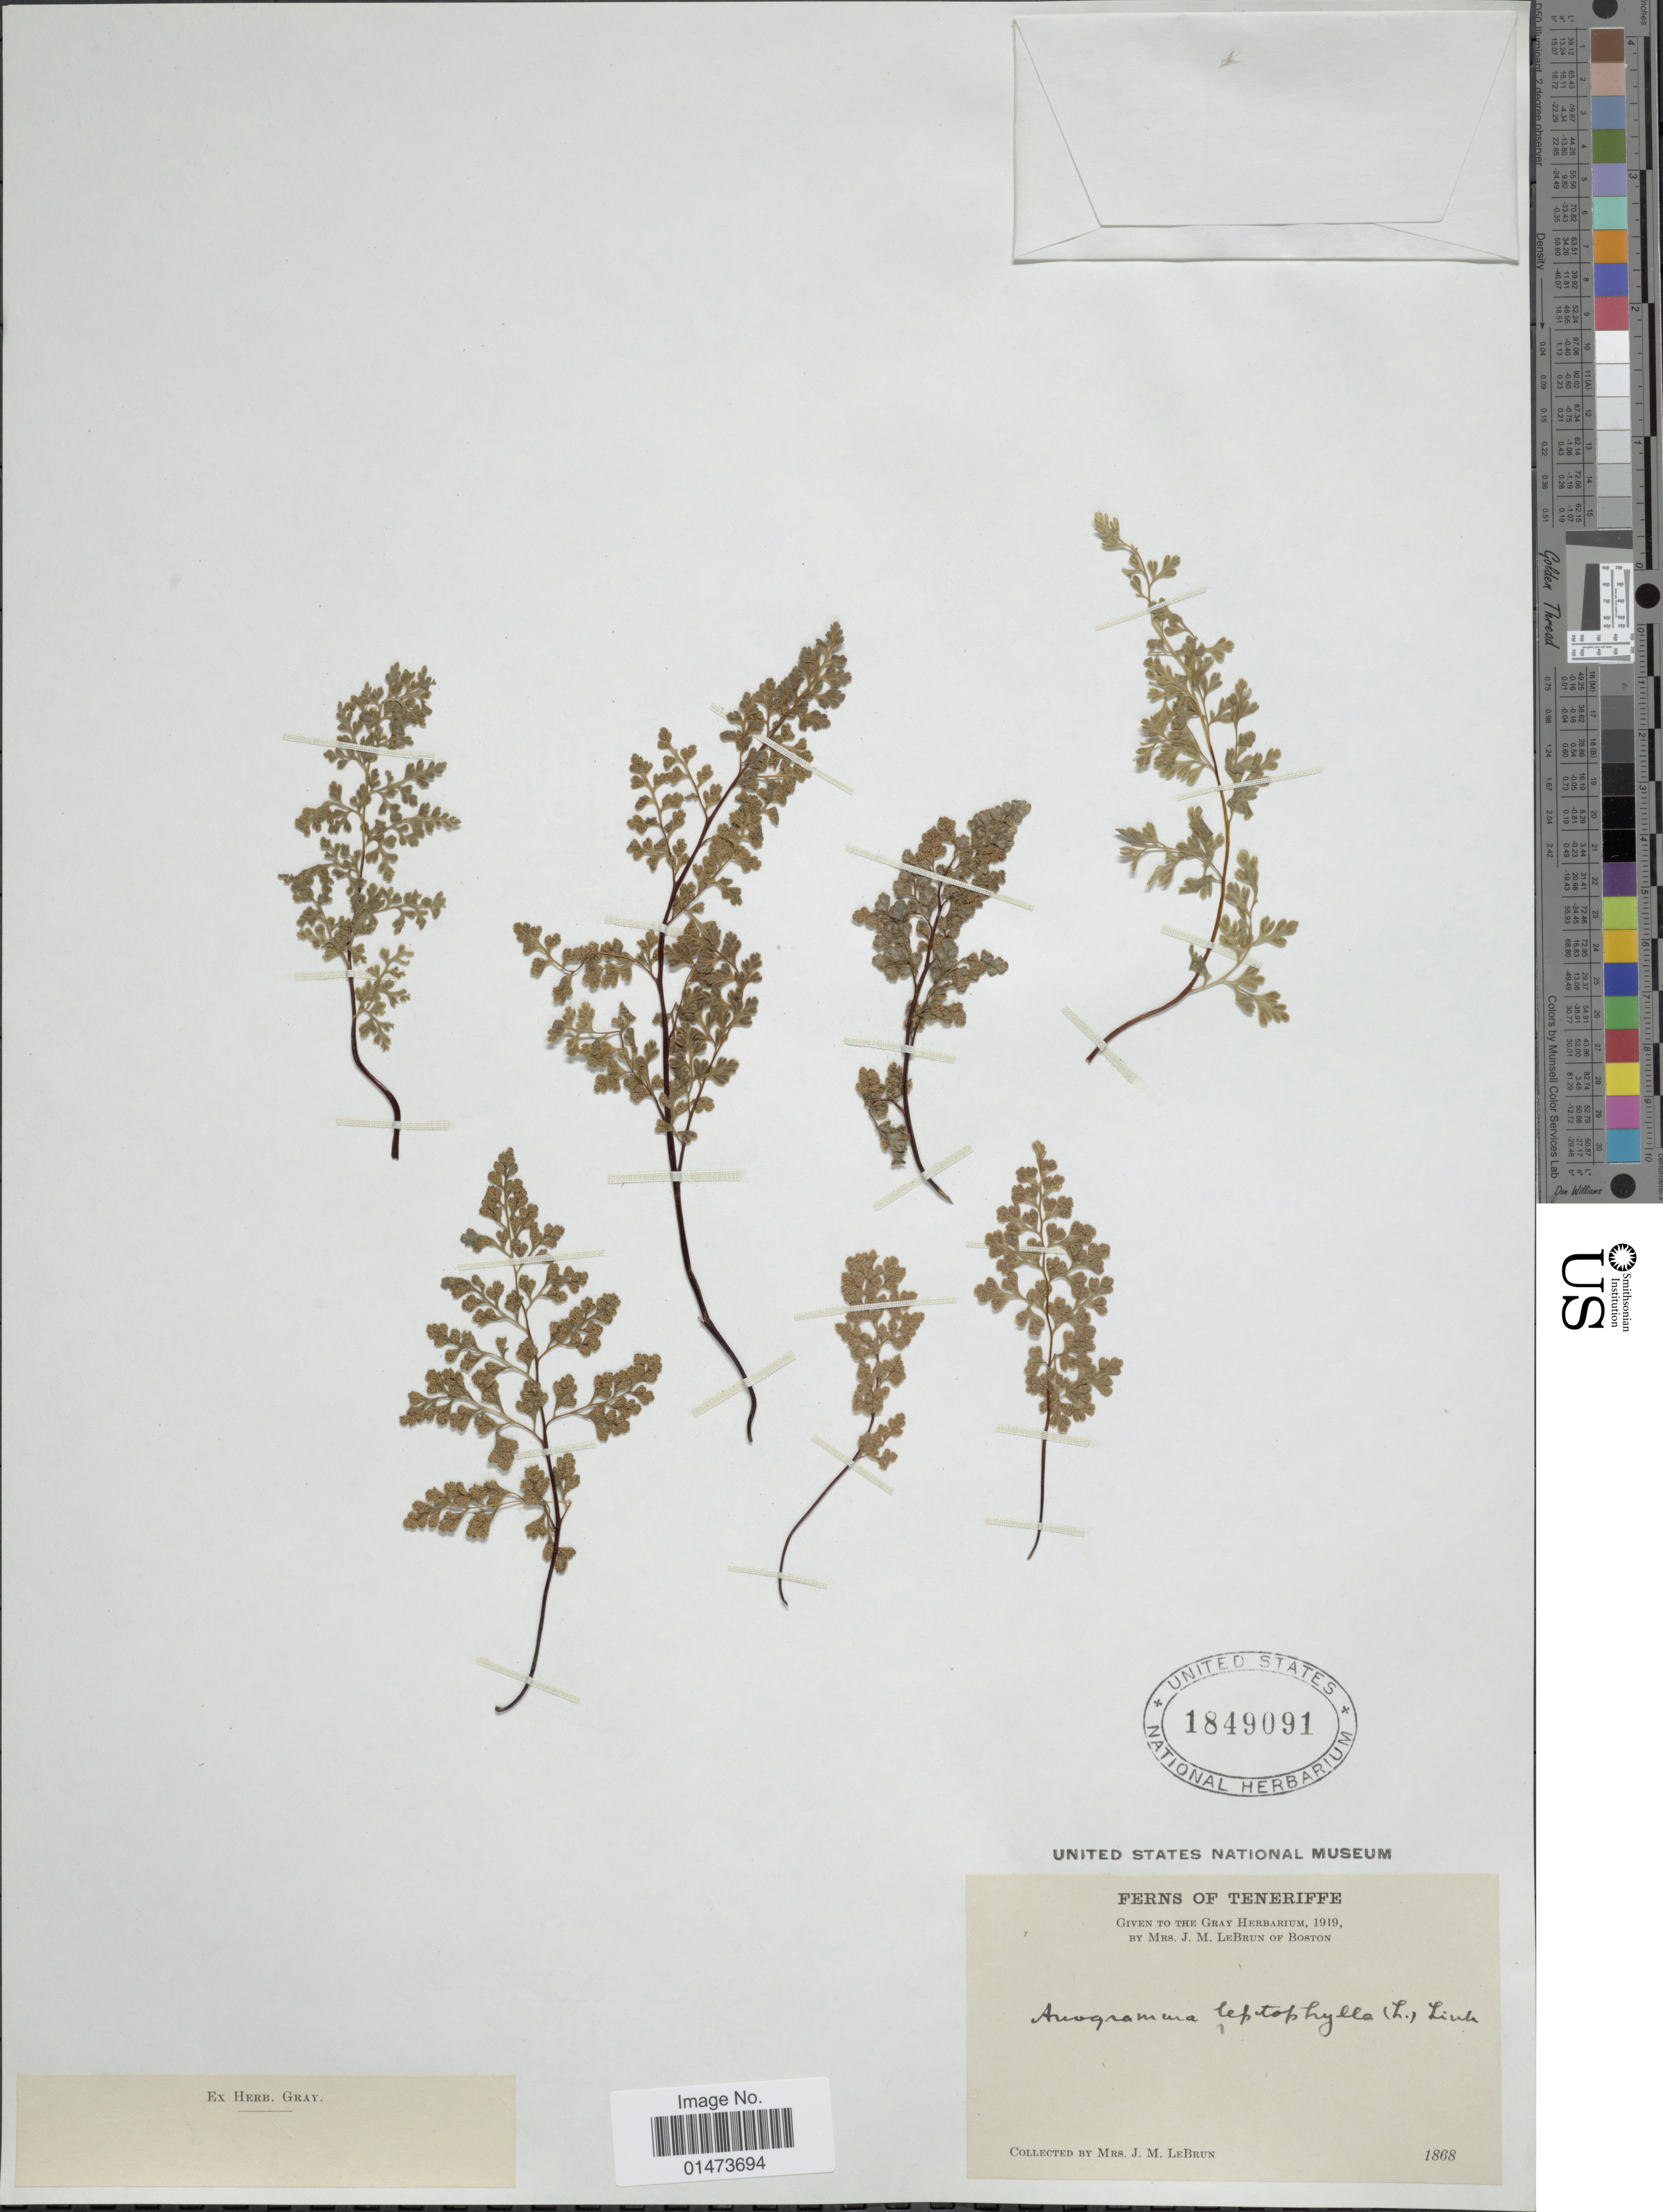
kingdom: Plantae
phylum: Tracheophyta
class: Polypodiopsida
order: Polypodiales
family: Pteridaceae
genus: Anogramma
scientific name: Anogramma leptophylla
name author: (L.) Link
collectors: J.A. Lebrun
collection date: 1868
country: Spain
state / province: Canarias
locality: Teneriffe.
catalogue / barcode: US 1849091